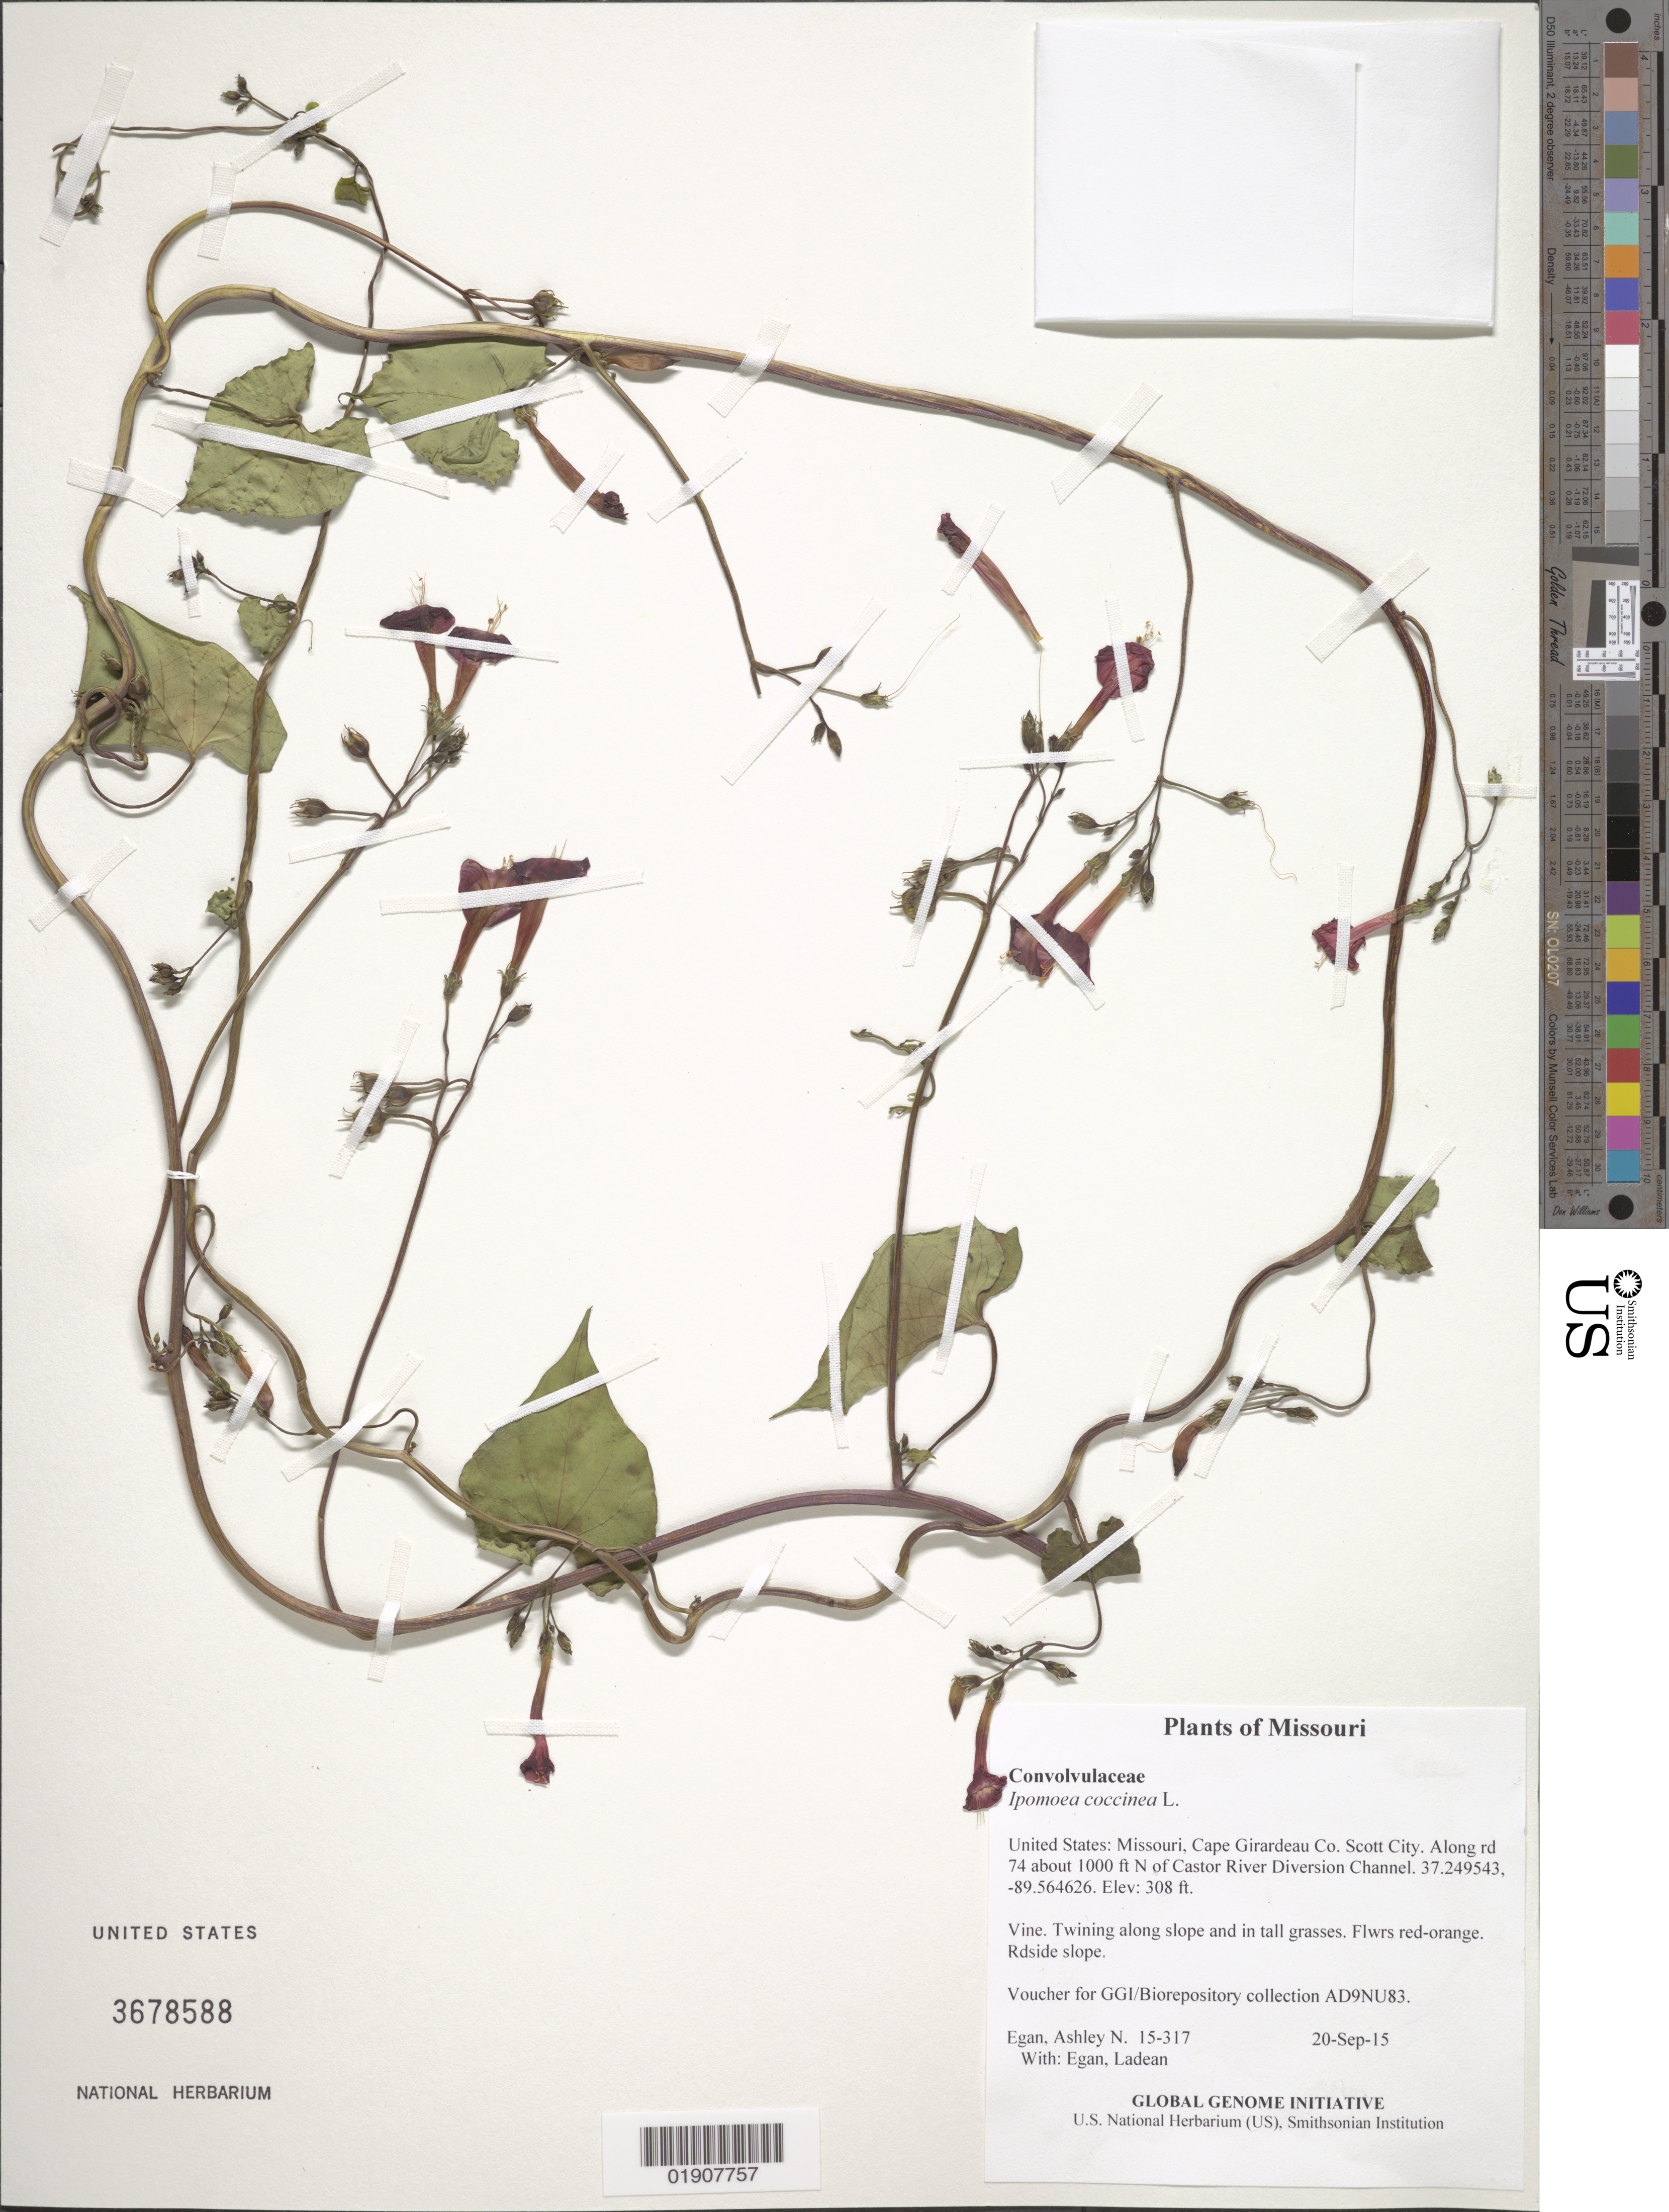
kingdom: Plantae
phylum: Tracheophyta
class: Magnoliopsida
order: Solanales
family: Convolvulaceae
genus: Ipomoea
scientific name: Ipomoea coccinea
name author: L.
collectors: A. N. Egan & L. Egan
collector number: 15-317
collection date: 2015-09-20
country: United States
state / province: Missouri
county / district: Cape Girardeau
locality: Scott City. Along rd 74 about 1000 ft N of Castor River Diversion Channel.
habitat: Rdside slope.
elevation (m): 94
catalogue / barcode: US 3678588